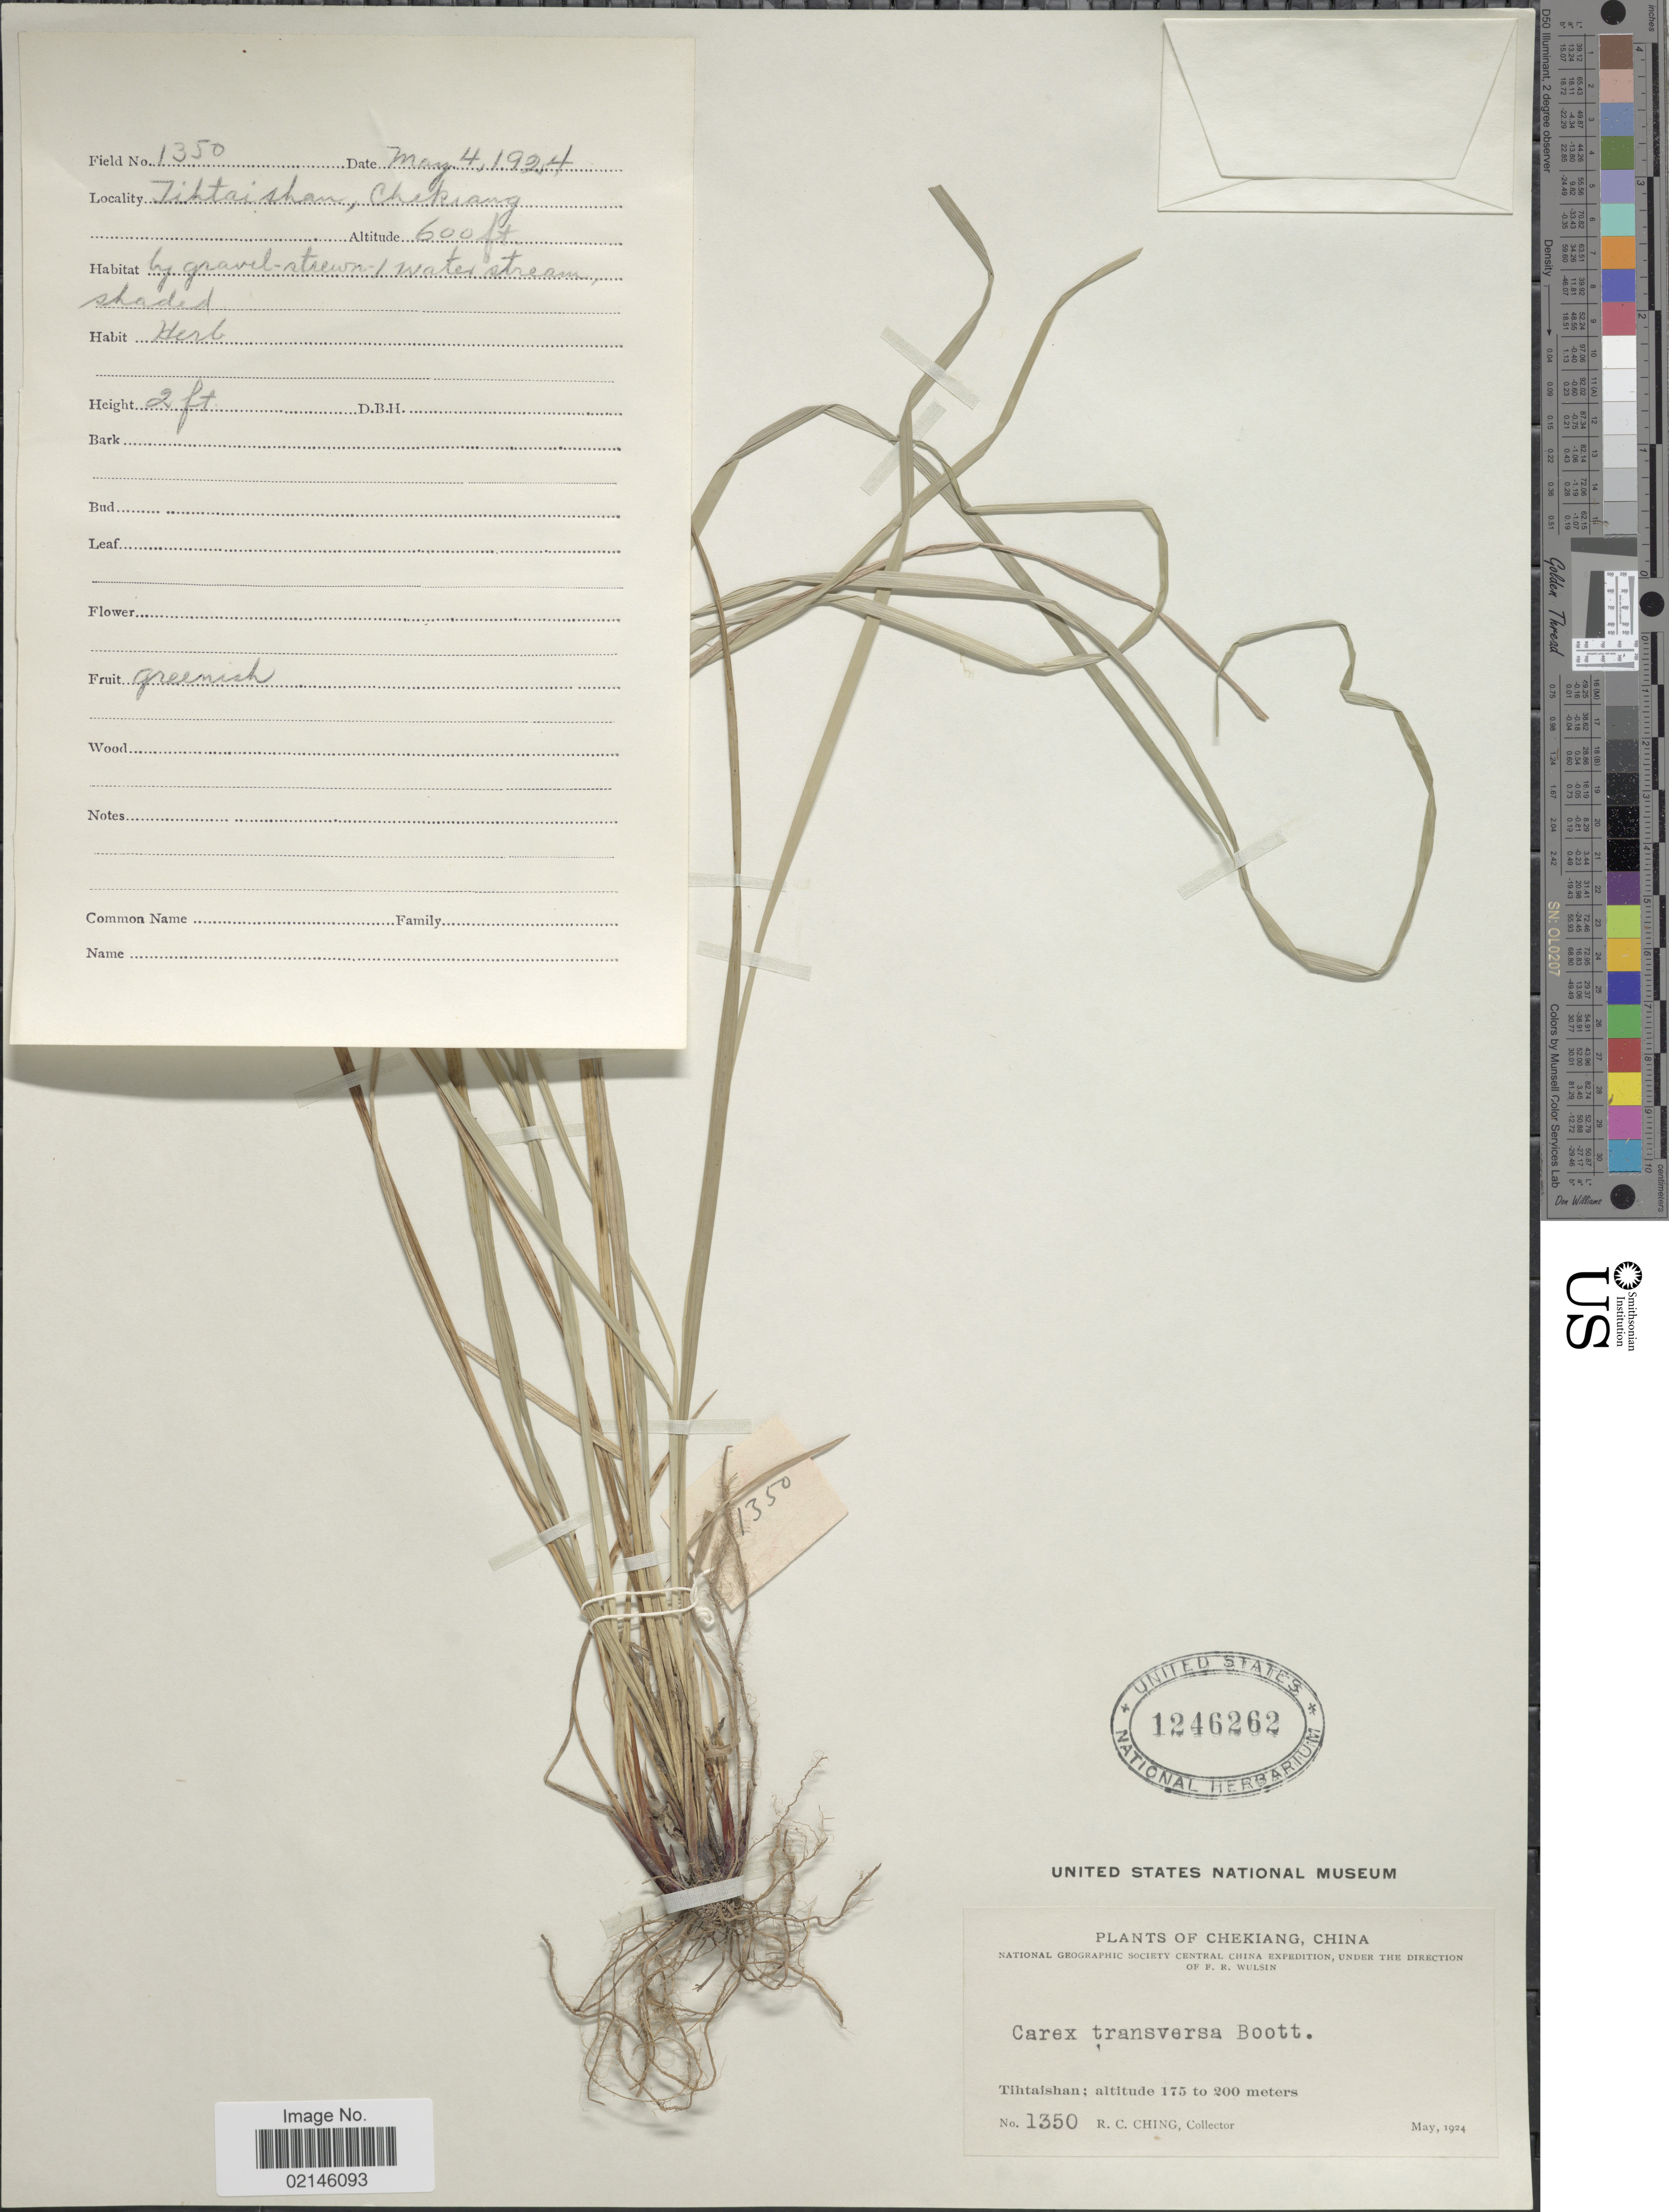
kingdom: Plantae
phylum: Tracheophyta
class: Liliopsida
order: Poales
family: Cyperaceae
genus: Carex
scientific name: Carex brownii subsp. transversa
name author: (Boott) J. Kern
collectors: R. C. Ching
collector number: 1350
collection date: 1924-05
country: China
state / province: Zhejiang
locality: Chekiang. Tihtaishan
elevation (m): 175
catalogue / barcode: US 1246262